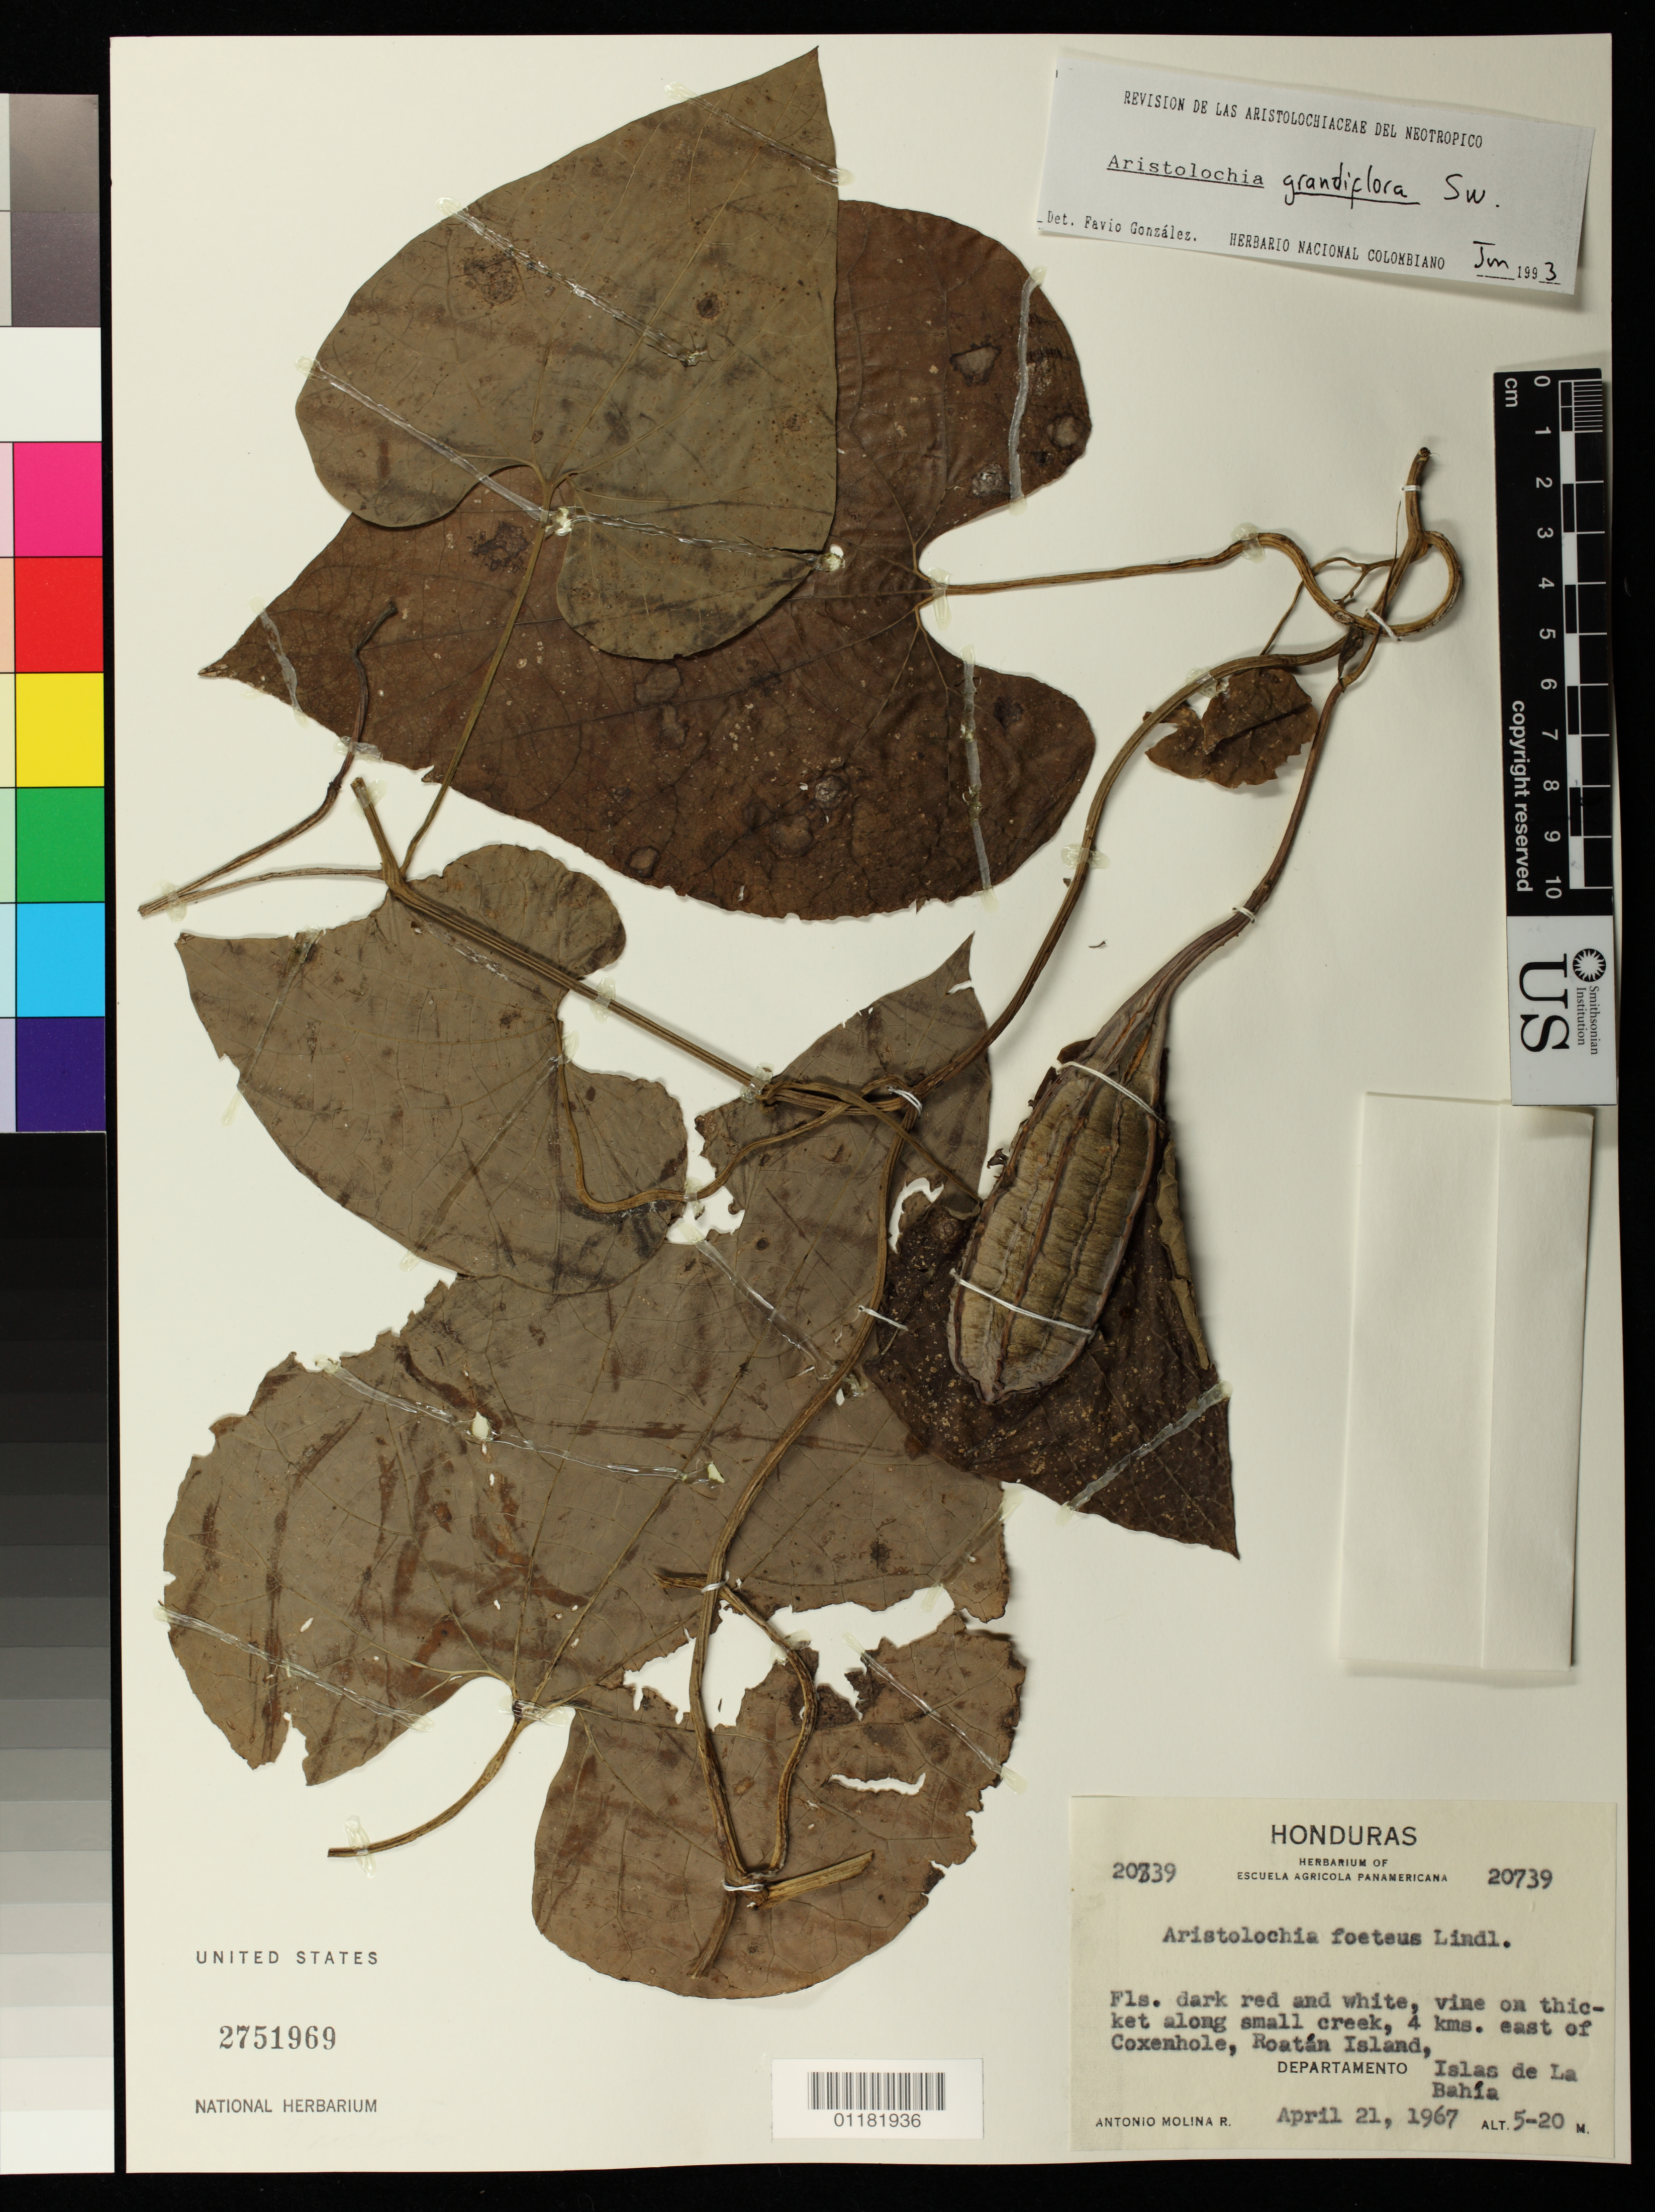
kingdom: Plantae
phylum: Tracheophyta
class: Magnoliopsida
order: Piperales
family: Aristolochiaceae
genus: Aristolochia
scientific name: Aristolochia grandiflora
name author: Sw.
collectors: A. Molina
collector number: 20739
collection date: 1967-04-21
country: Honduras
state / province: Islas de La Bahia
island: Roatán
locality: Along road to Sandy Bay, N of Coxen Hole, Roatan Island.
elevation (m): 5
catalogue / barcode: US 2751969